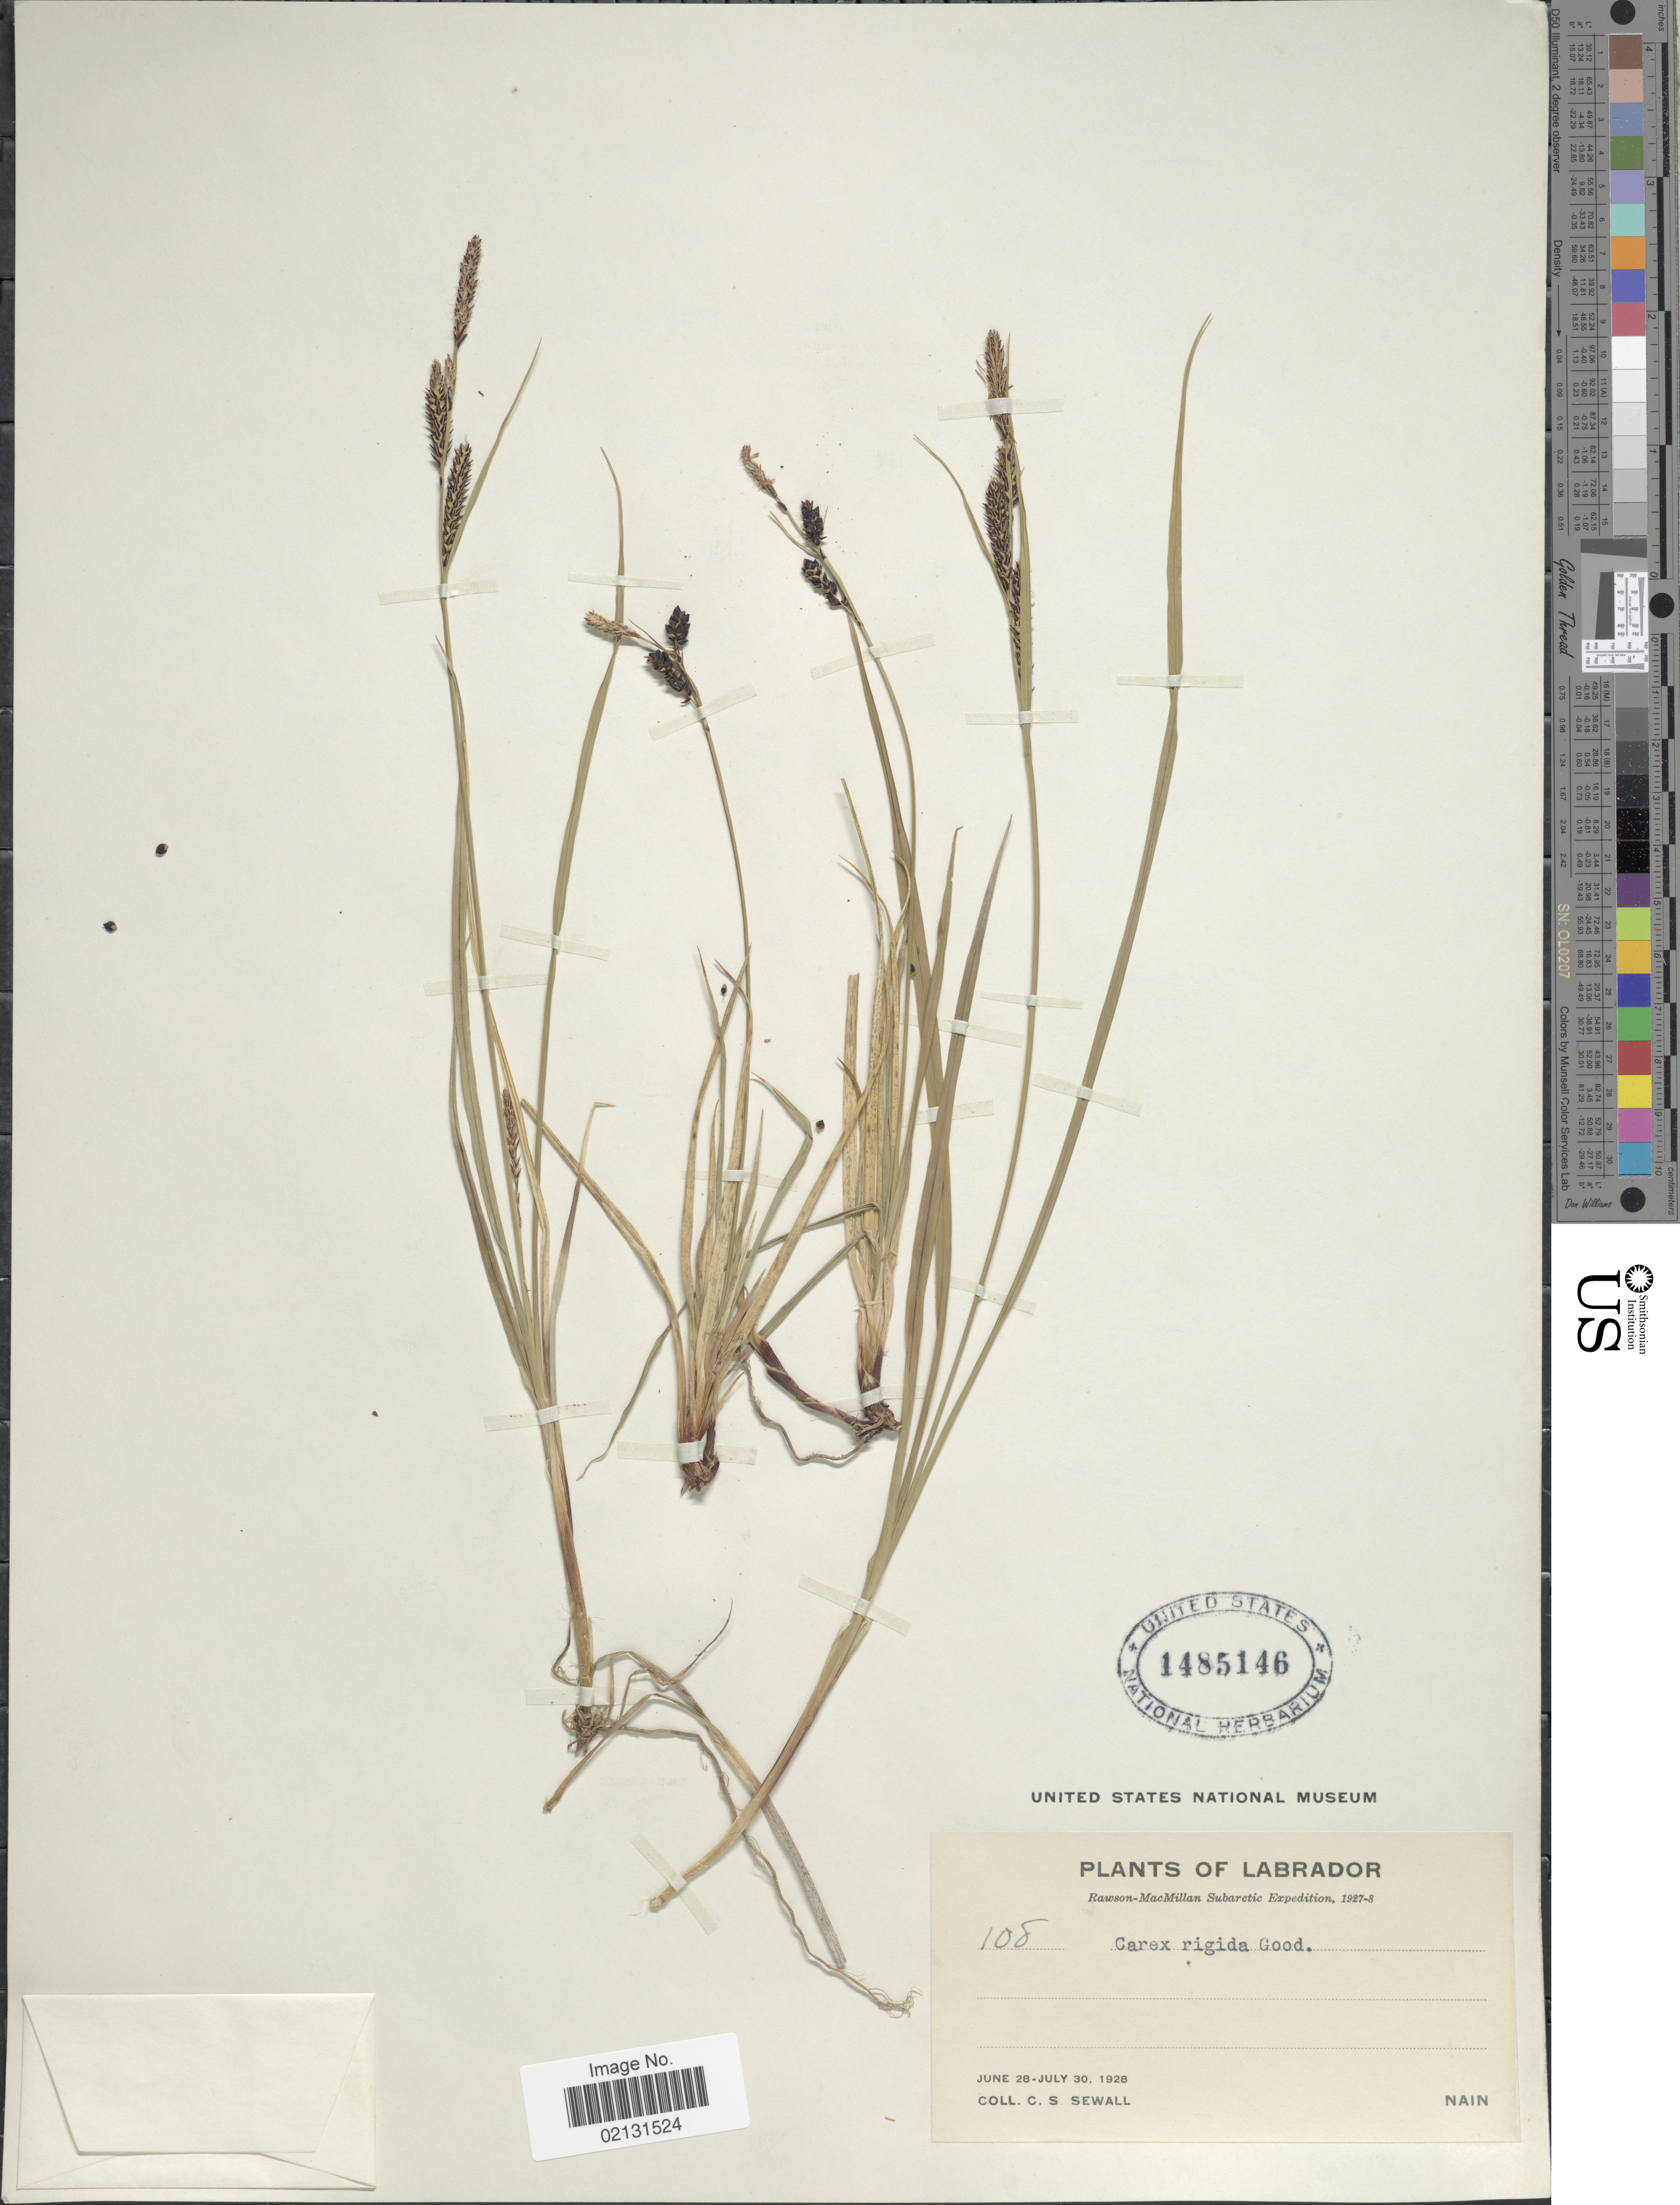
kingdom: Plantae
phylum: Tracheophyta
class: Liliopsida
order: Poales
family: Cyperaceae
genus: Carex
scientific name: Carex bigelowii subsp. bigelowii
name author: Torr. ex Schwein.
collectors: C. Sewall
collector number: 108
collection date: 1928-06-28/1928-07-30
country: Canada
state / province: Newfoundland and Labrador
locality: Labrador, Subarctic, Nain.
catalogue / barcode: US 1485146